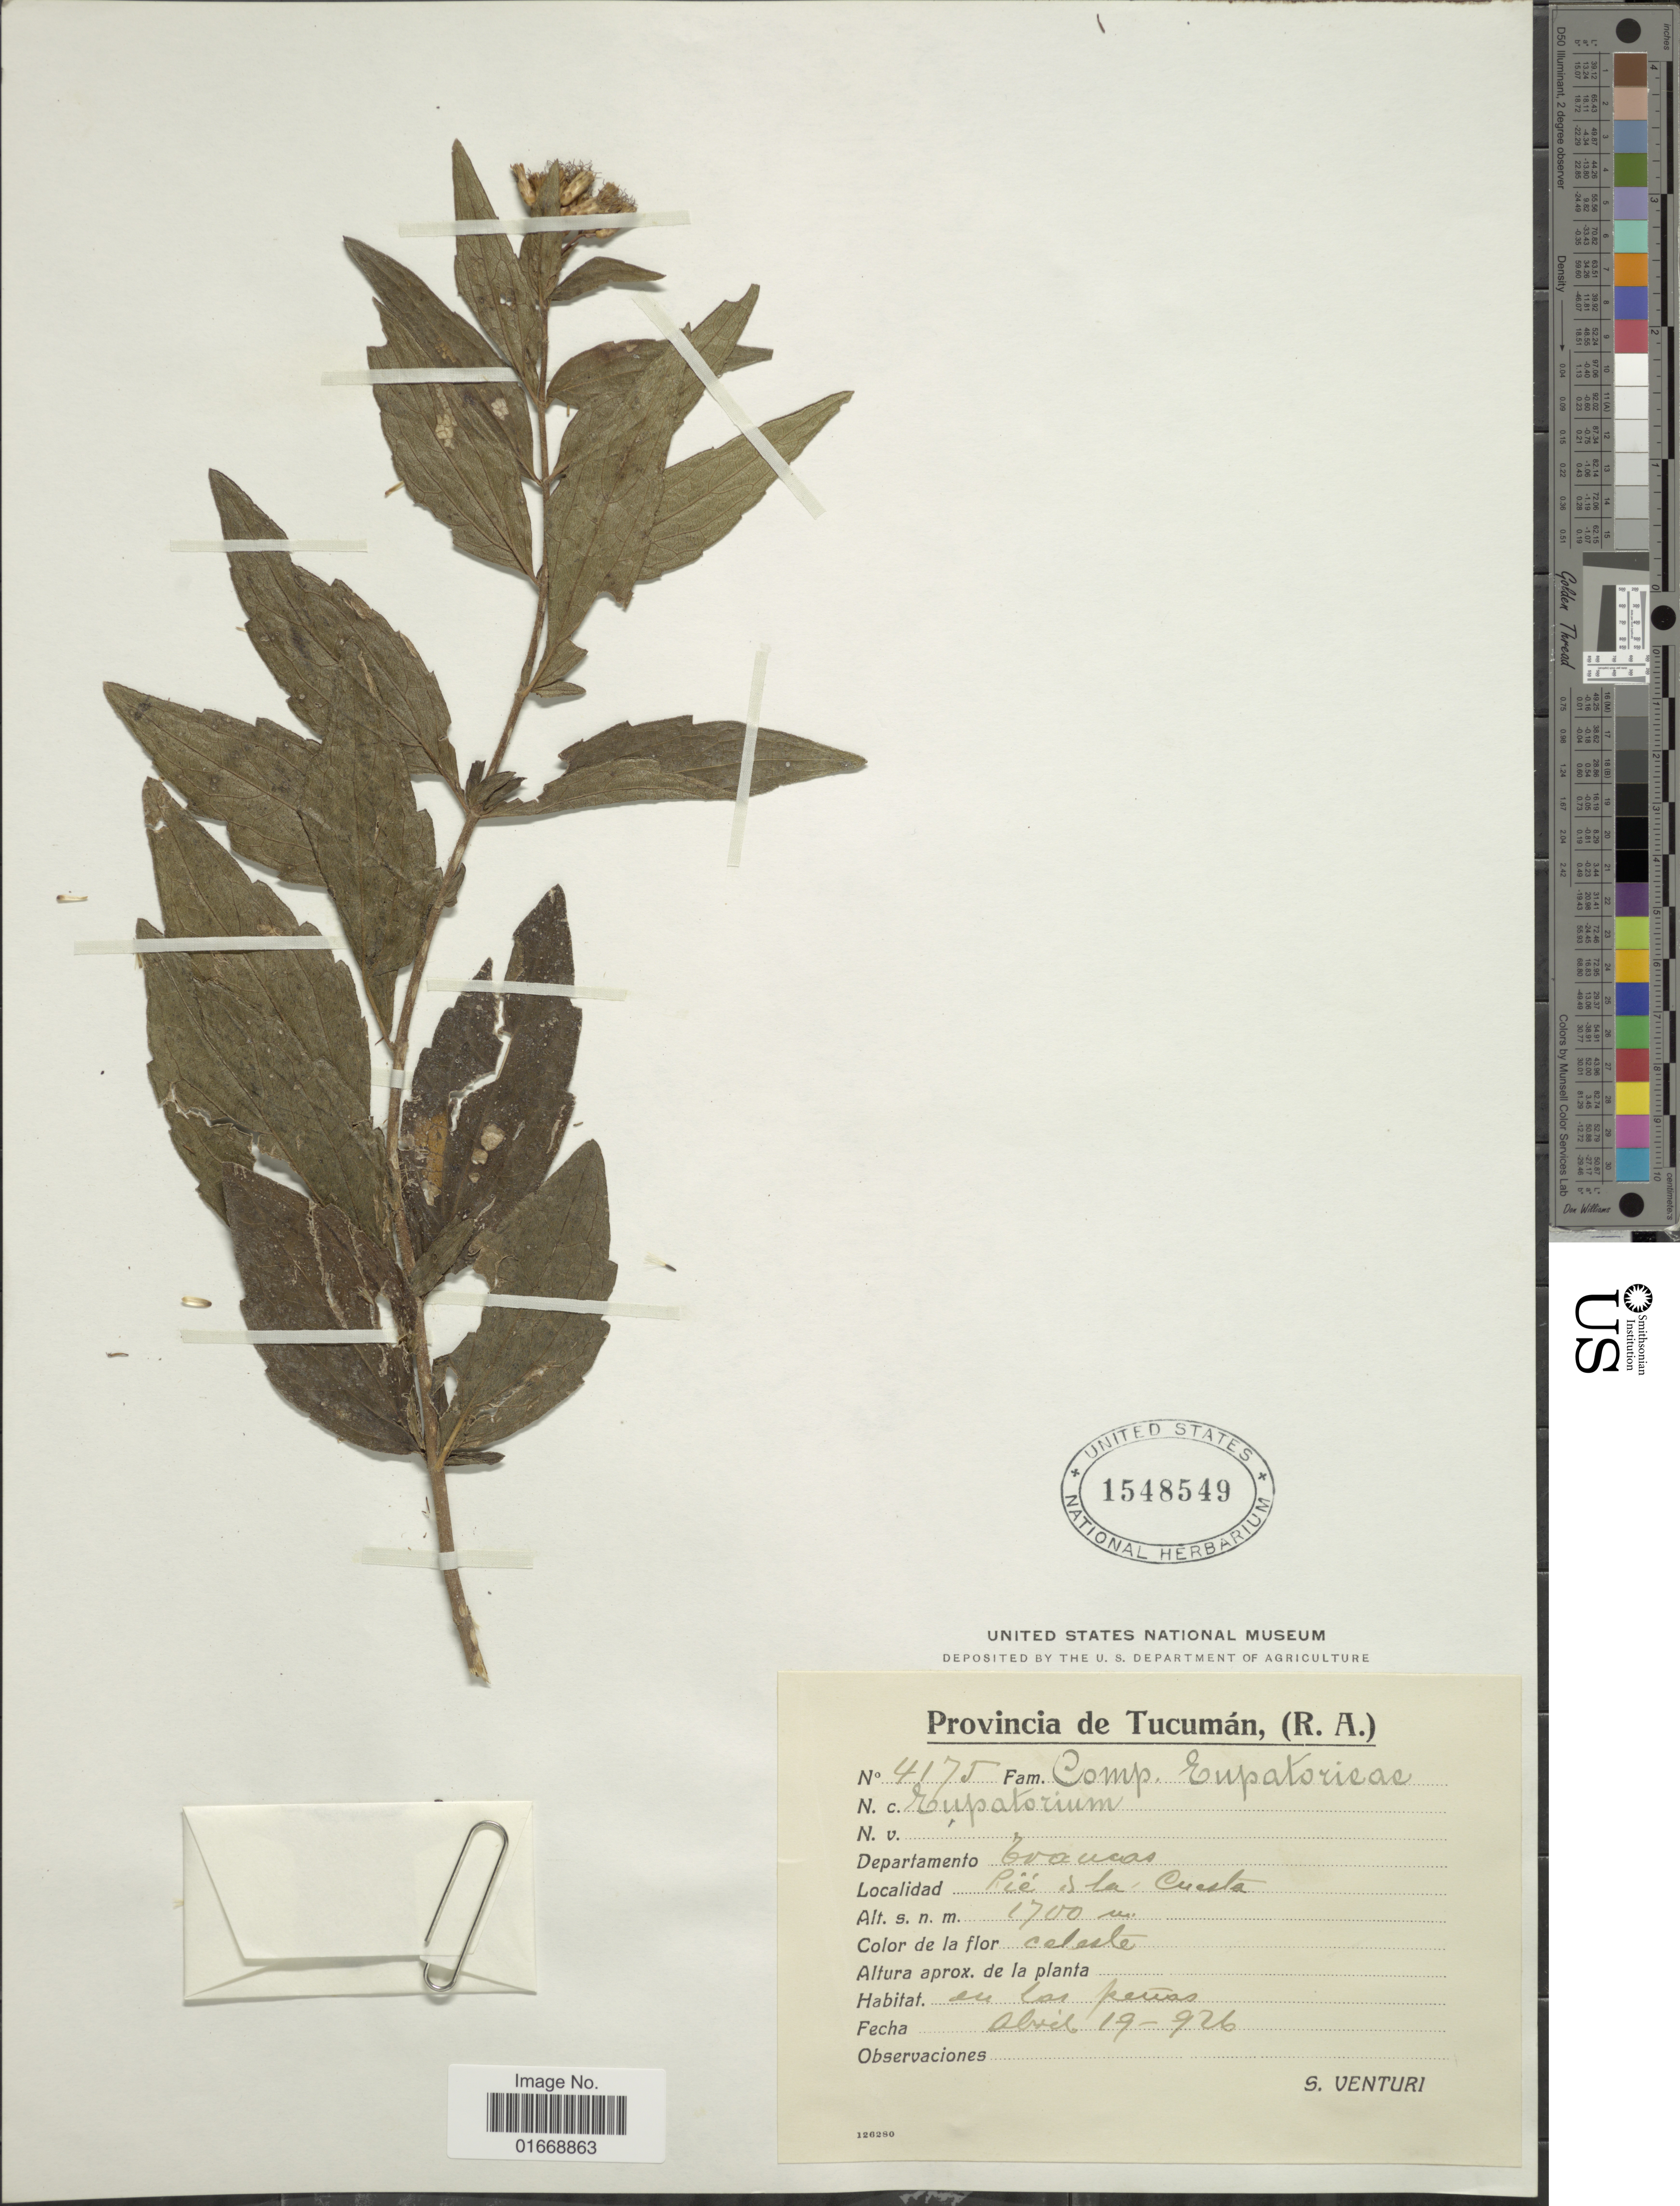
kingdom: Plantae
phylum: Tracheophyta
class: Magnoliopsida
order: Asterales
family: Asteraceae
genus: Chromolaena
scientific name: Chromolaena sp.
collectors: S. Venturi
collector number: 4175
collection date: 1926-04-19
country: Argentina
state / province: Tucuman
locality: Departamento Trancas, Pie de la Cuesta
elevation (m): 1700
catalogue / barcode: US 1548549